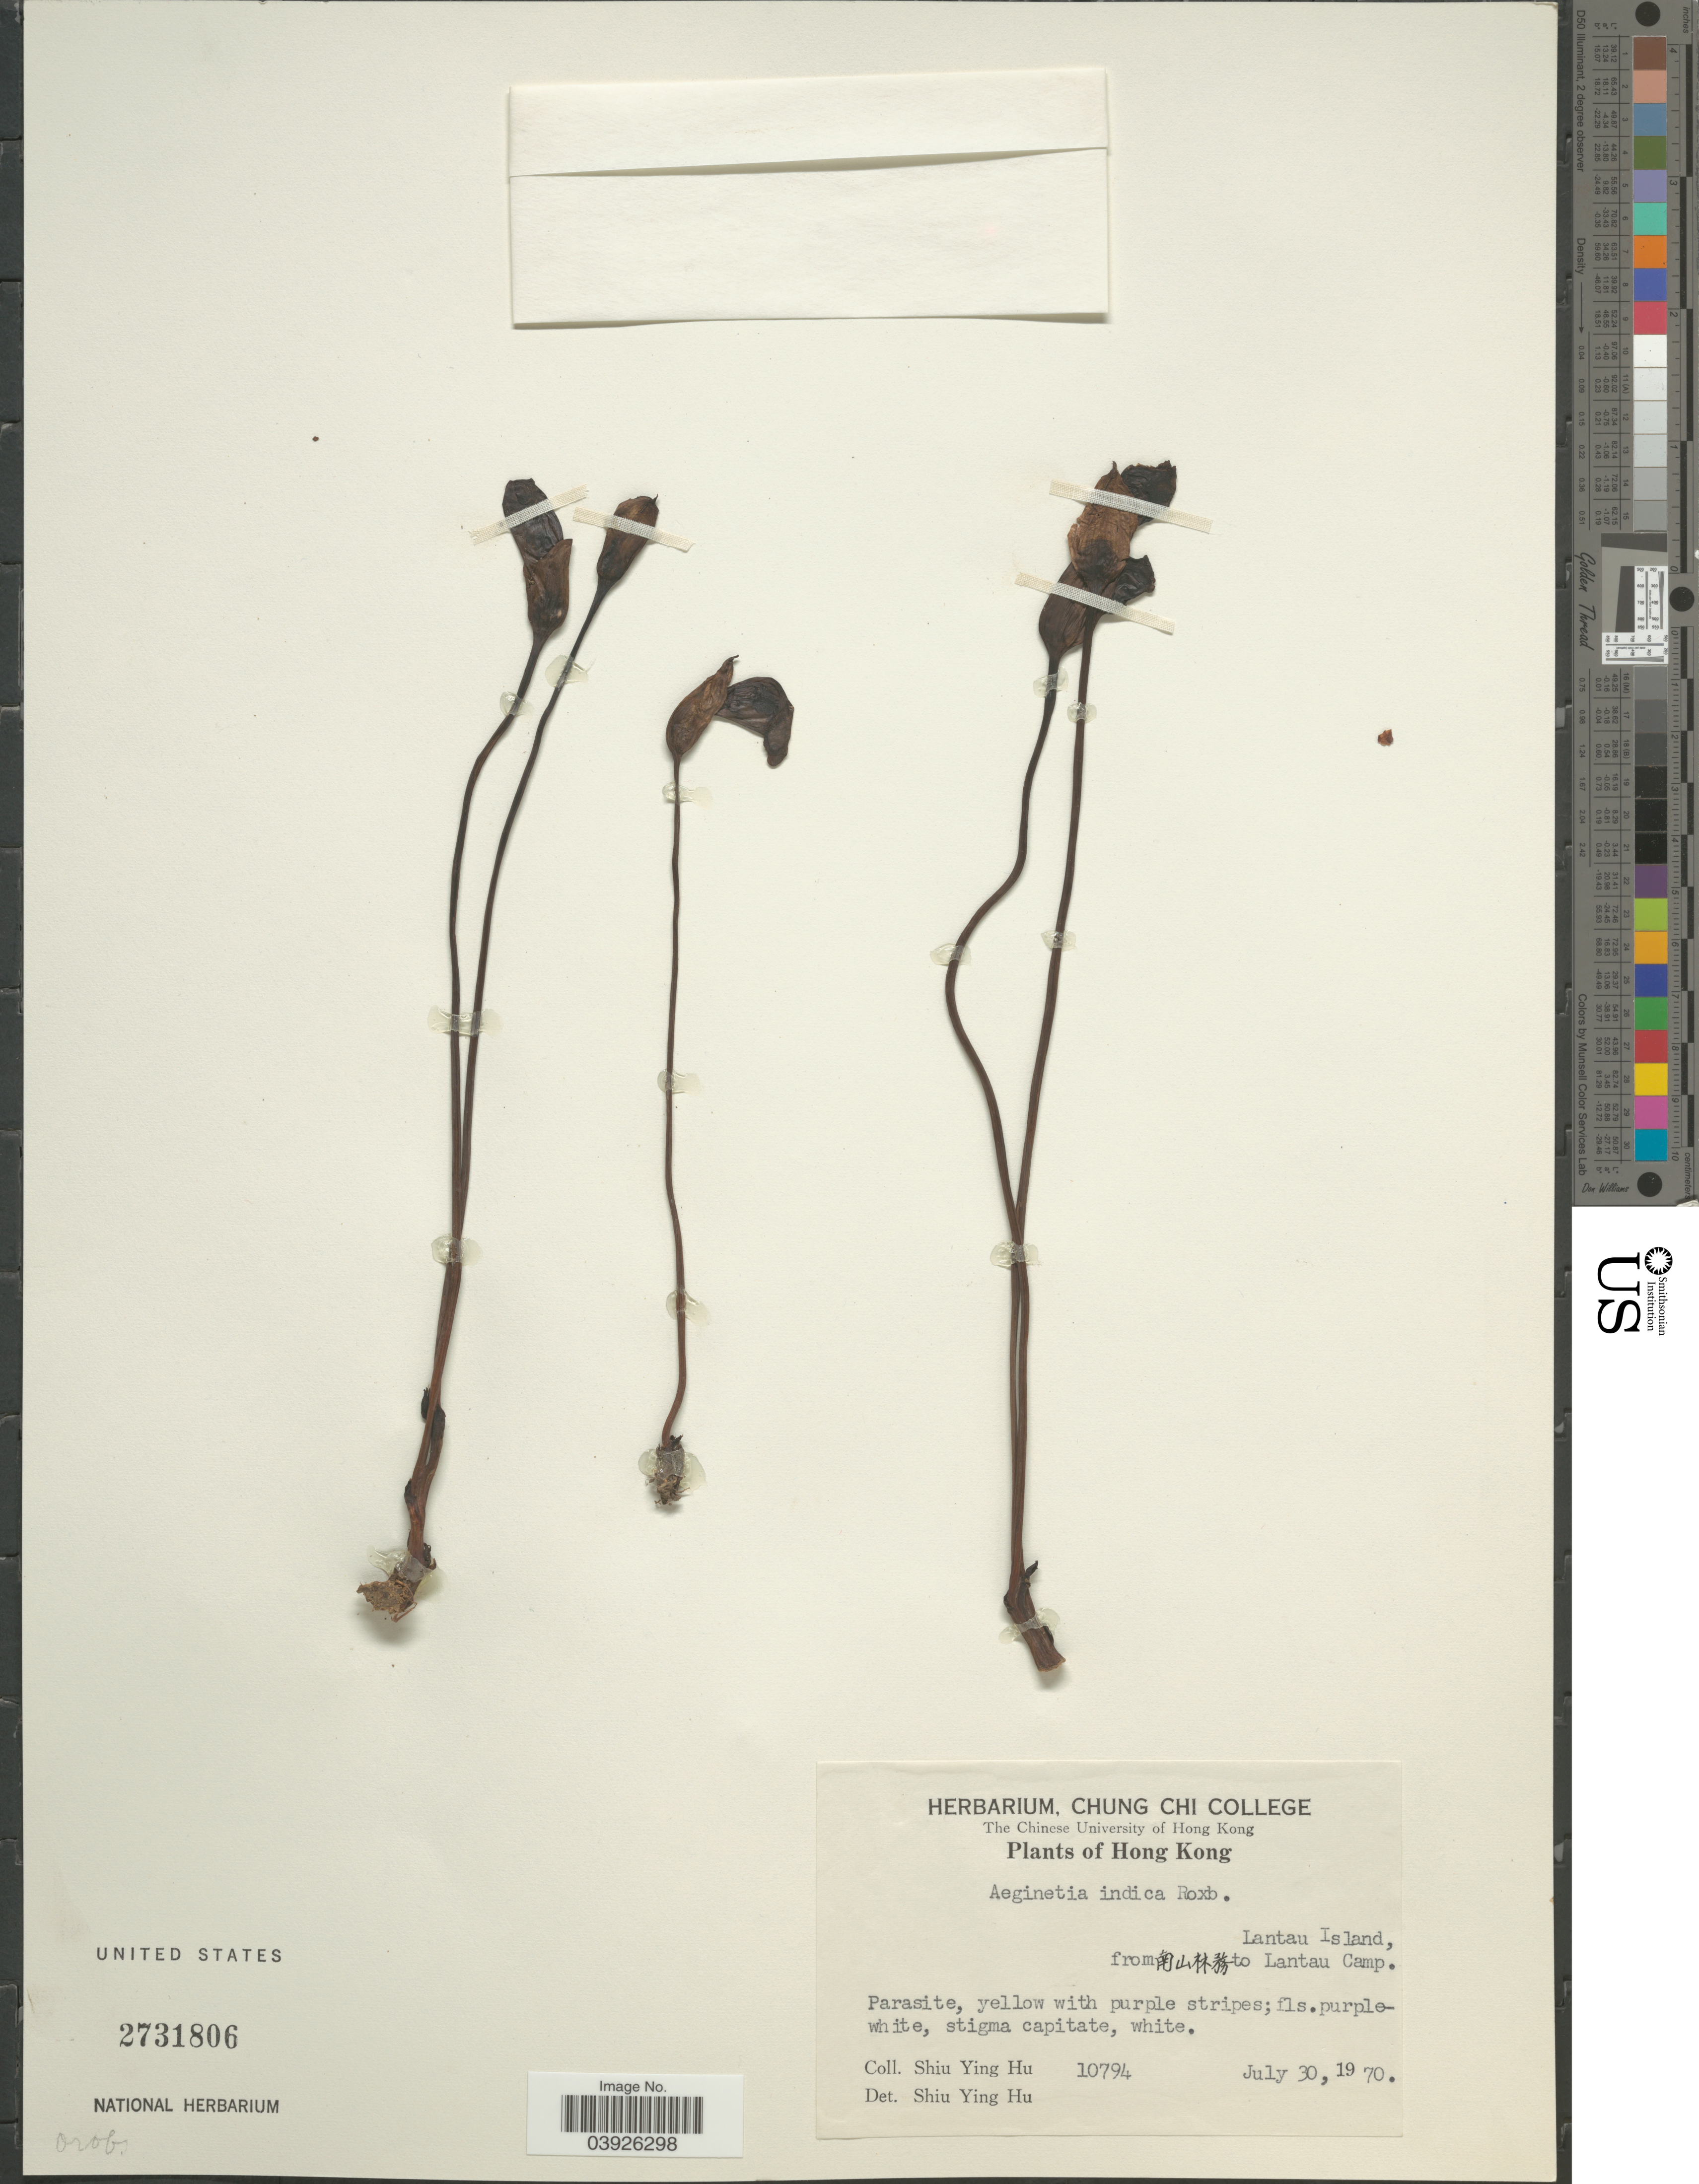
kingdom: Plantae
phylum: Tracheophyta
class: Magnoliopsida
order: Lamiales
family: Orobanchaceae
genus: Aeginetia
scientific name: Aeginetia indica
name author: L.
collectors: S. Y. Hu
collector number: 10794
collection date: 1970-07-30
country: China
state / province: Hong Kong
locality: LaauIsland, from to Lantau Camp.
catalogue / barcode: US 2731806